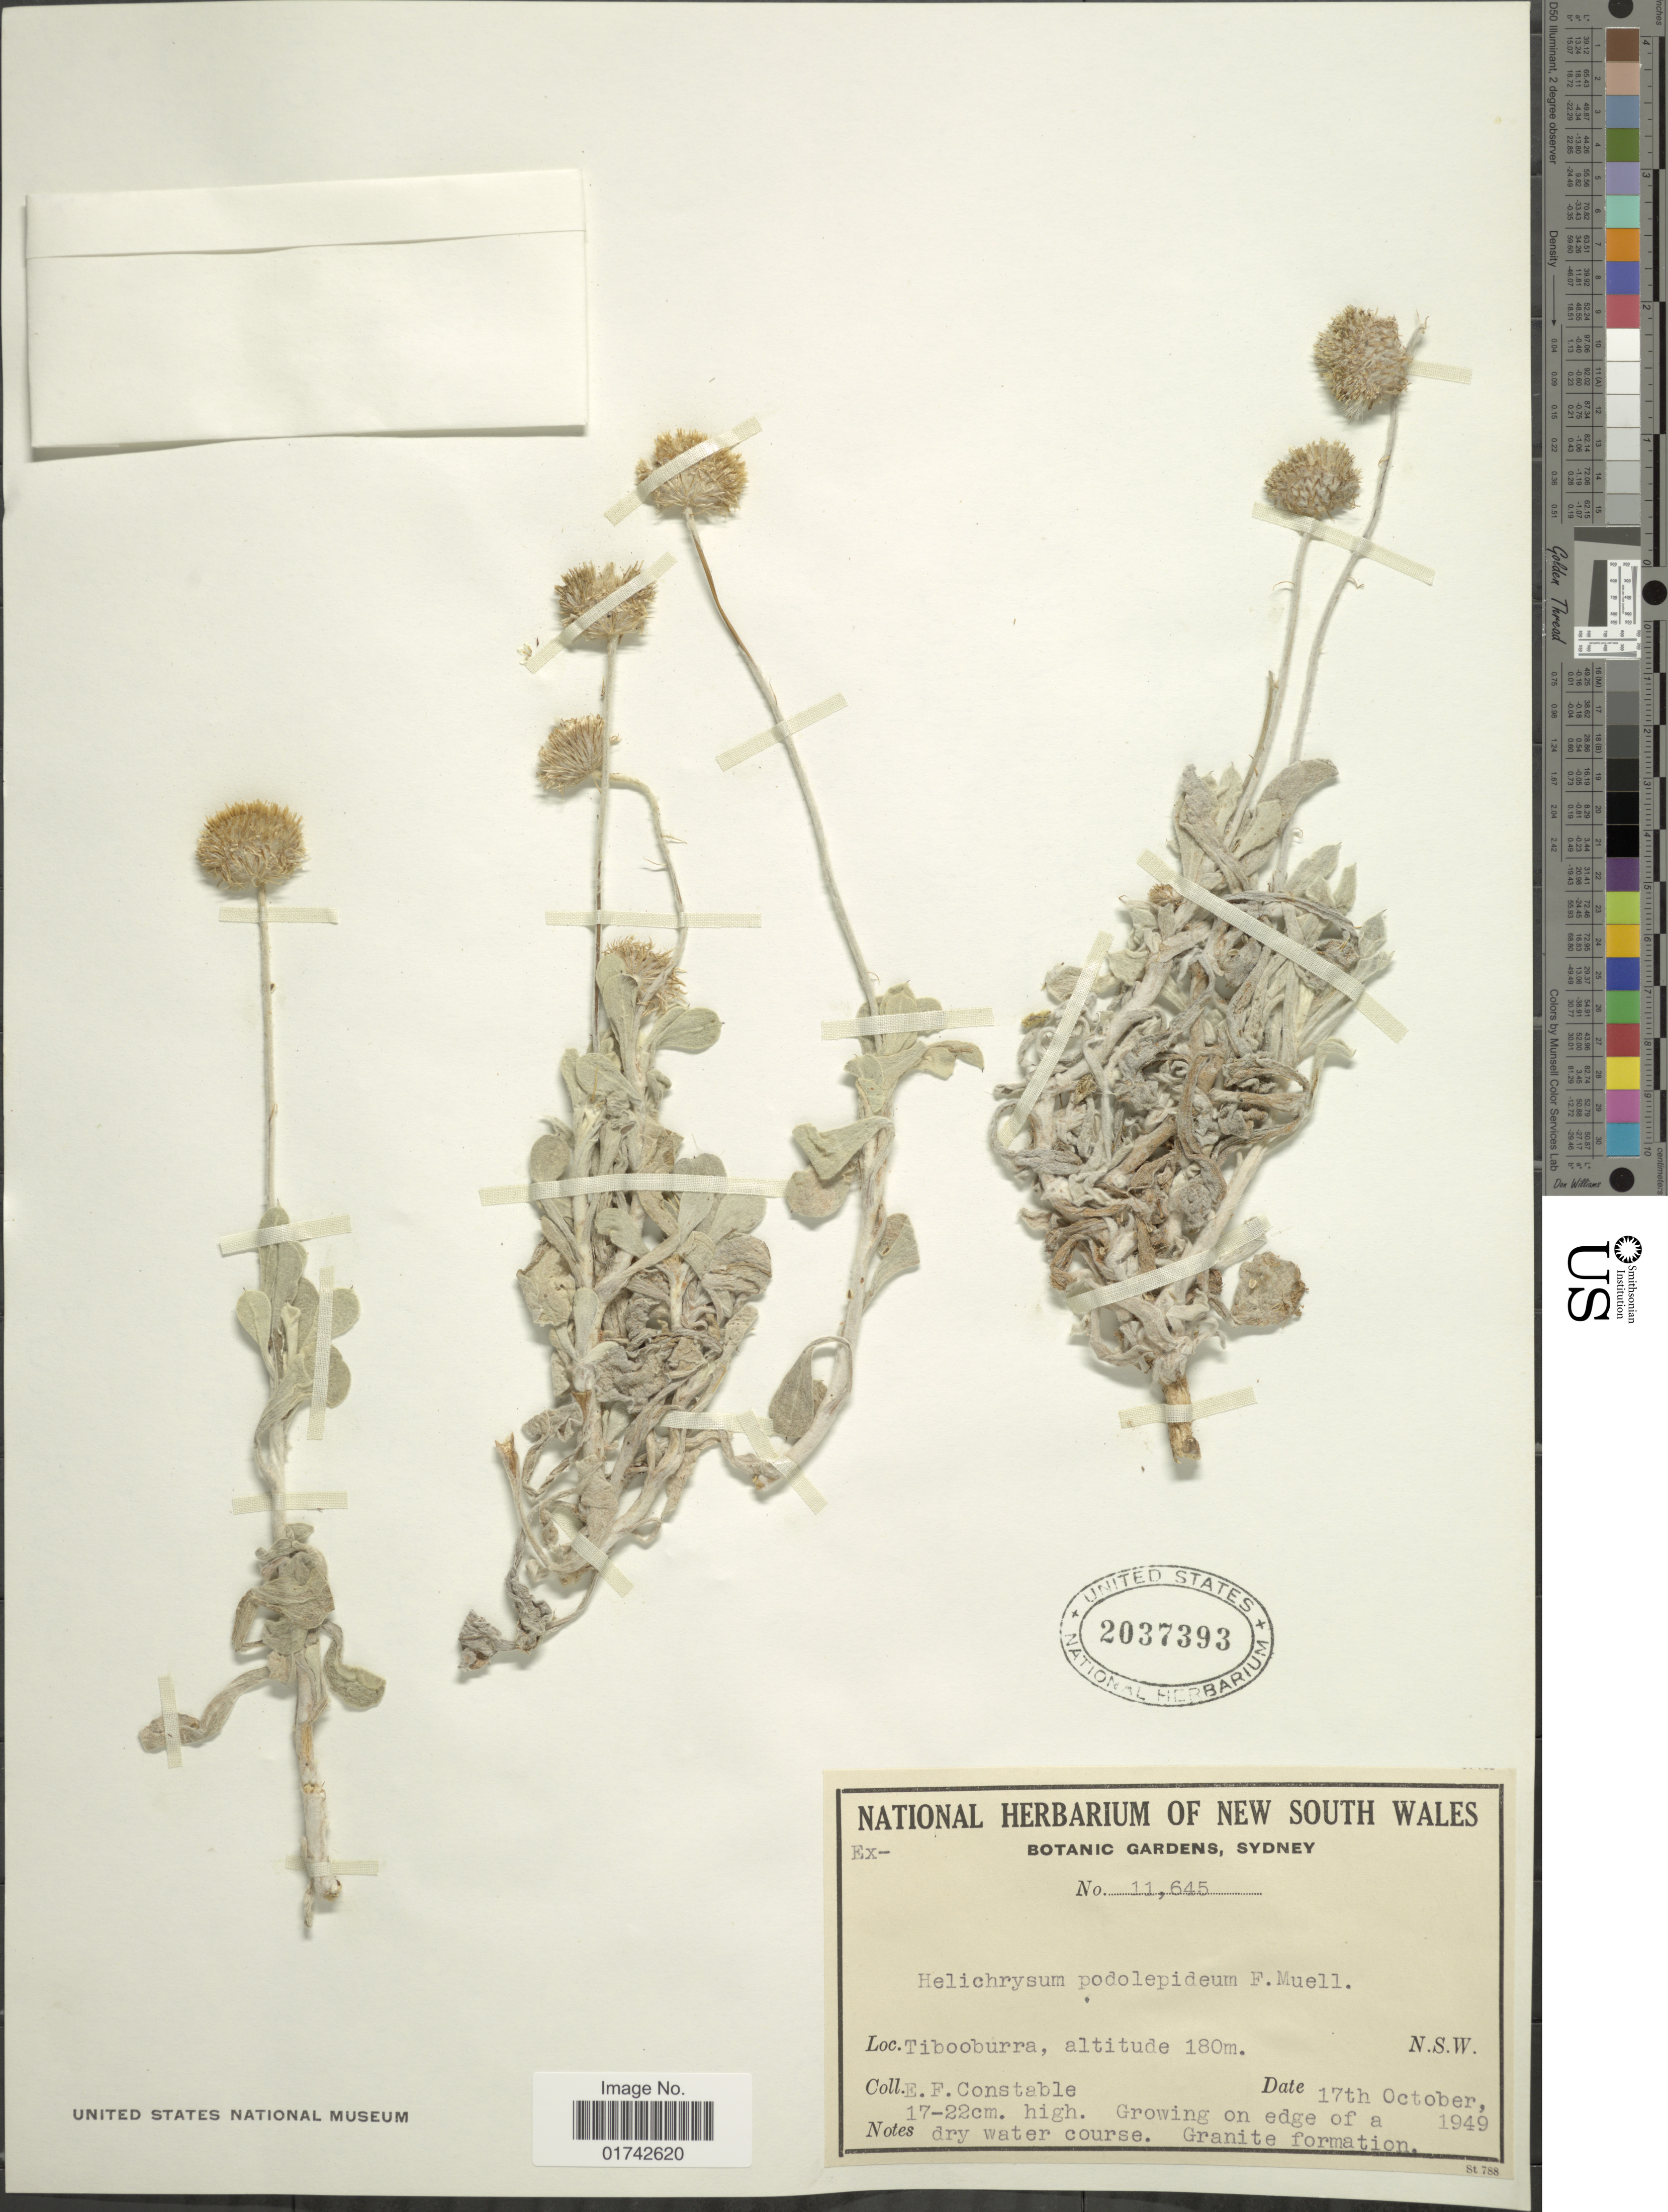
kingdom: Plantae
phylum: Tracheophyta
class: Magnoliopsida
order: Asterales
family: Asteraceae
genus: Helichrysum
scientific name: Helichrysum podolepideum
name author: F. Muell.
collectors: E. F. Constable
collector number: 11645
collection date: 1949-10-17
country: Australia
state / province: New South Wales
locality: Tibooburra. N.S.W.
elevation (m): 180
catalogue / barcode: US 2037393